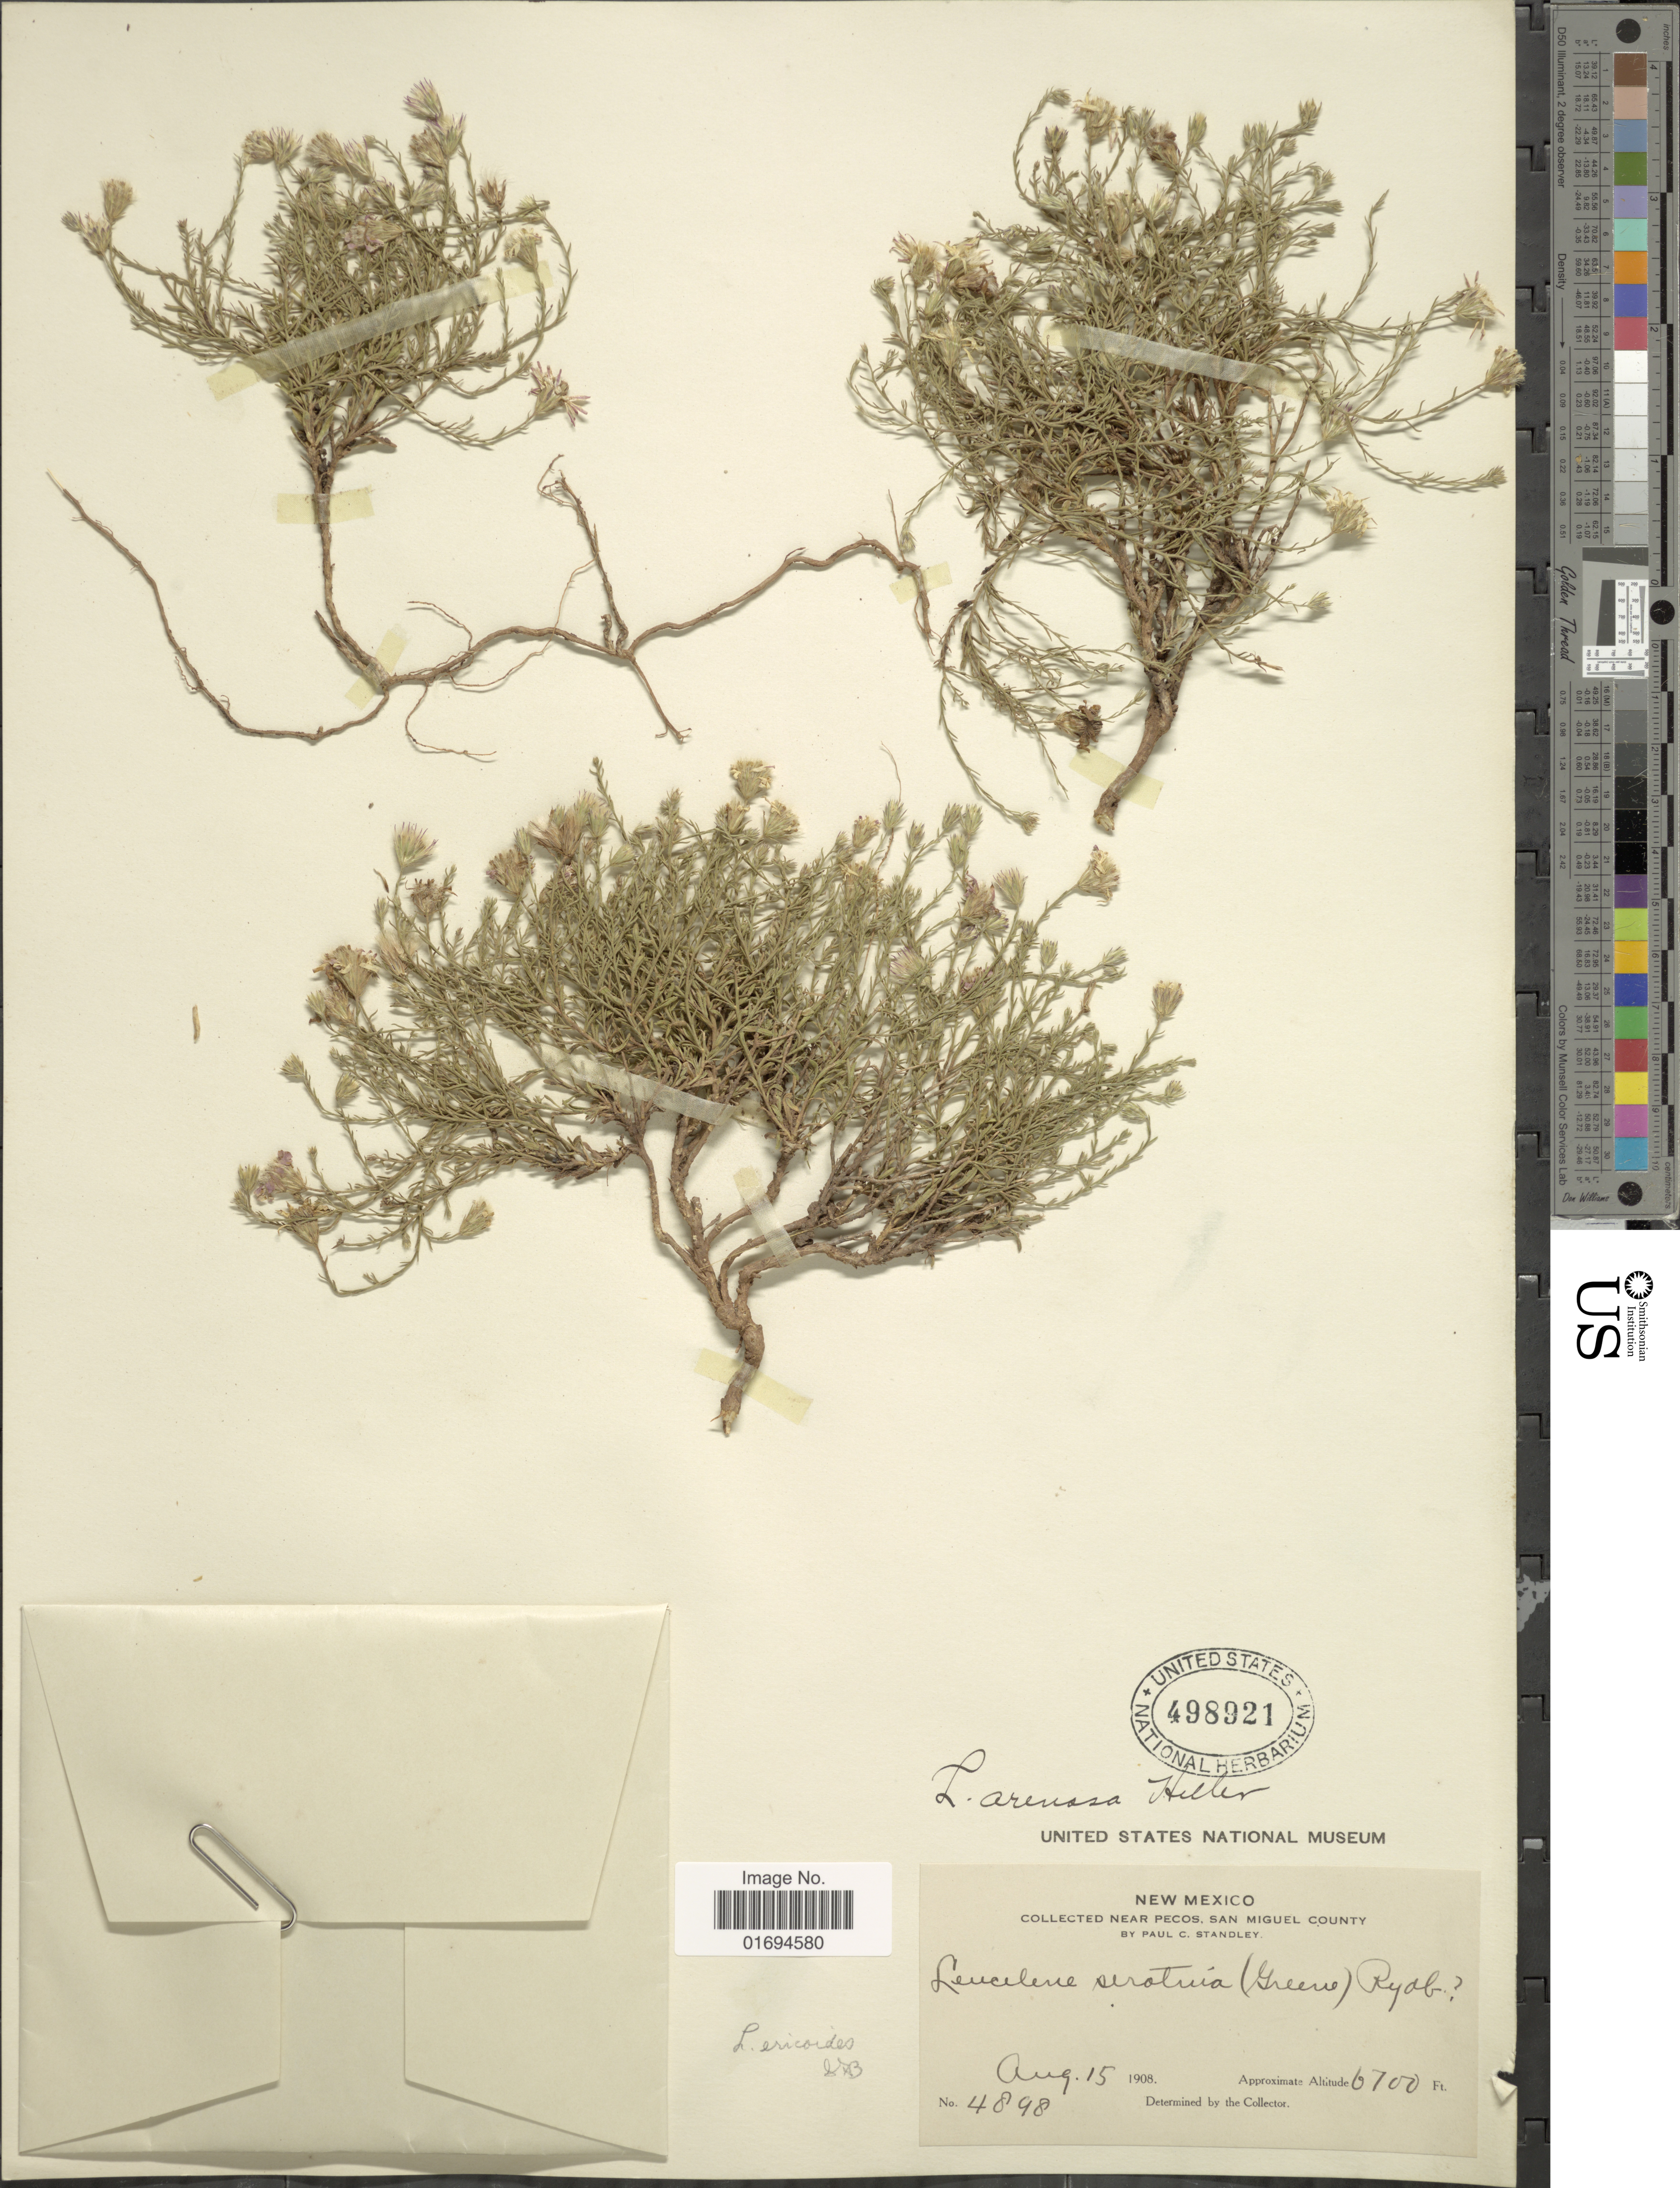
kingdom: Plantae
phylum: Tracheophyta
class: Magnoliopsida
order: Asterales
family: Asteraceae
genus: Chaetopappa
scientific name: Chaetopappa ericoides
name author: (Torr.) G.L. Nesom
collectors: P. C. Standley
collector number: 4898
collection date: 1908-08-15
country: United States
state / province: New Mexico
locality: Near Pecos, San Miguel County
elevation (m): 2042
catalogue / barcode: US 498921